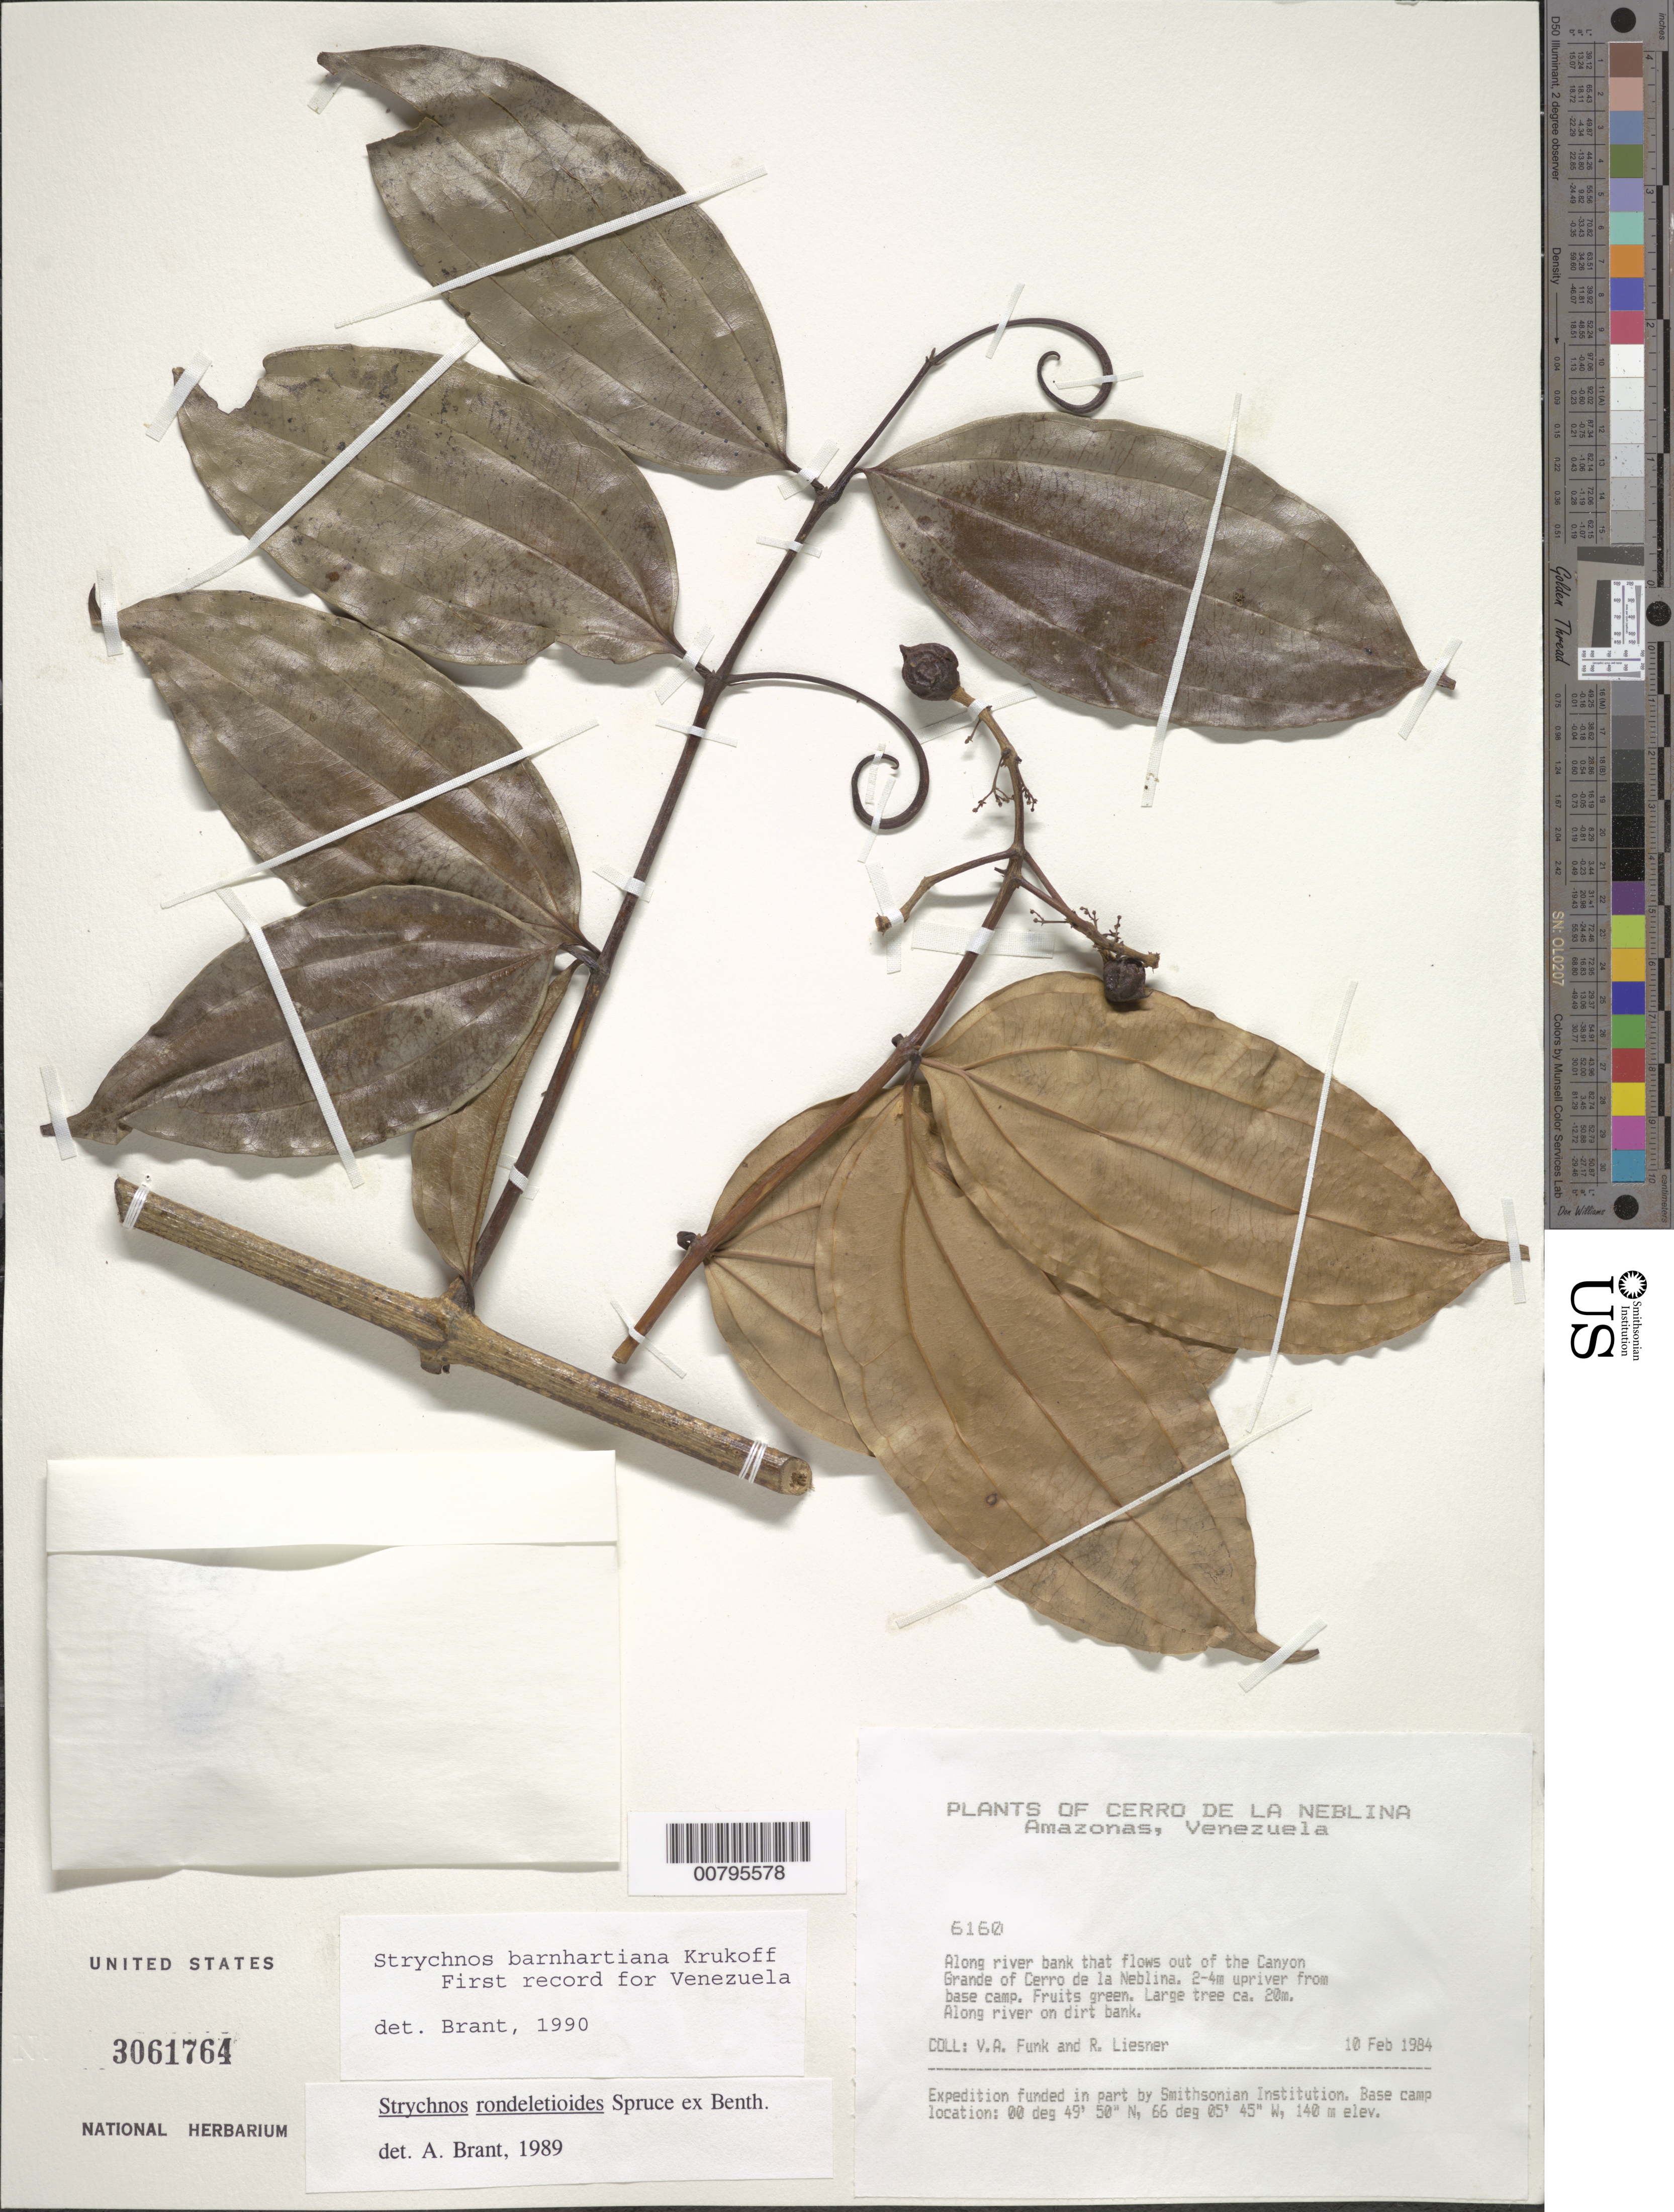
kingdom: Plantae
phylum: Tracheophyta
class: Magnoliopsida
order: Gentianales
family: Loganiaceae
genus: Strychnos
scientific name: Strychnos barnhartiana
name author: Krukoff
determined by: Brant, --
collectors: V. Funk & R. L. Liesner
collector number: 6160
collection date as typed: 10-Feb-84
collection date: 1984-02-10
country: Venezuela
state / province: Amazonas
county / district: Río Negro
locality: Canyon Grande, Cerro de la Neblina, 2-4 km upriver from base camp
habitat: Along river, on dirt bank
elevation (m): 140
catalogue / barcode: US 3061764